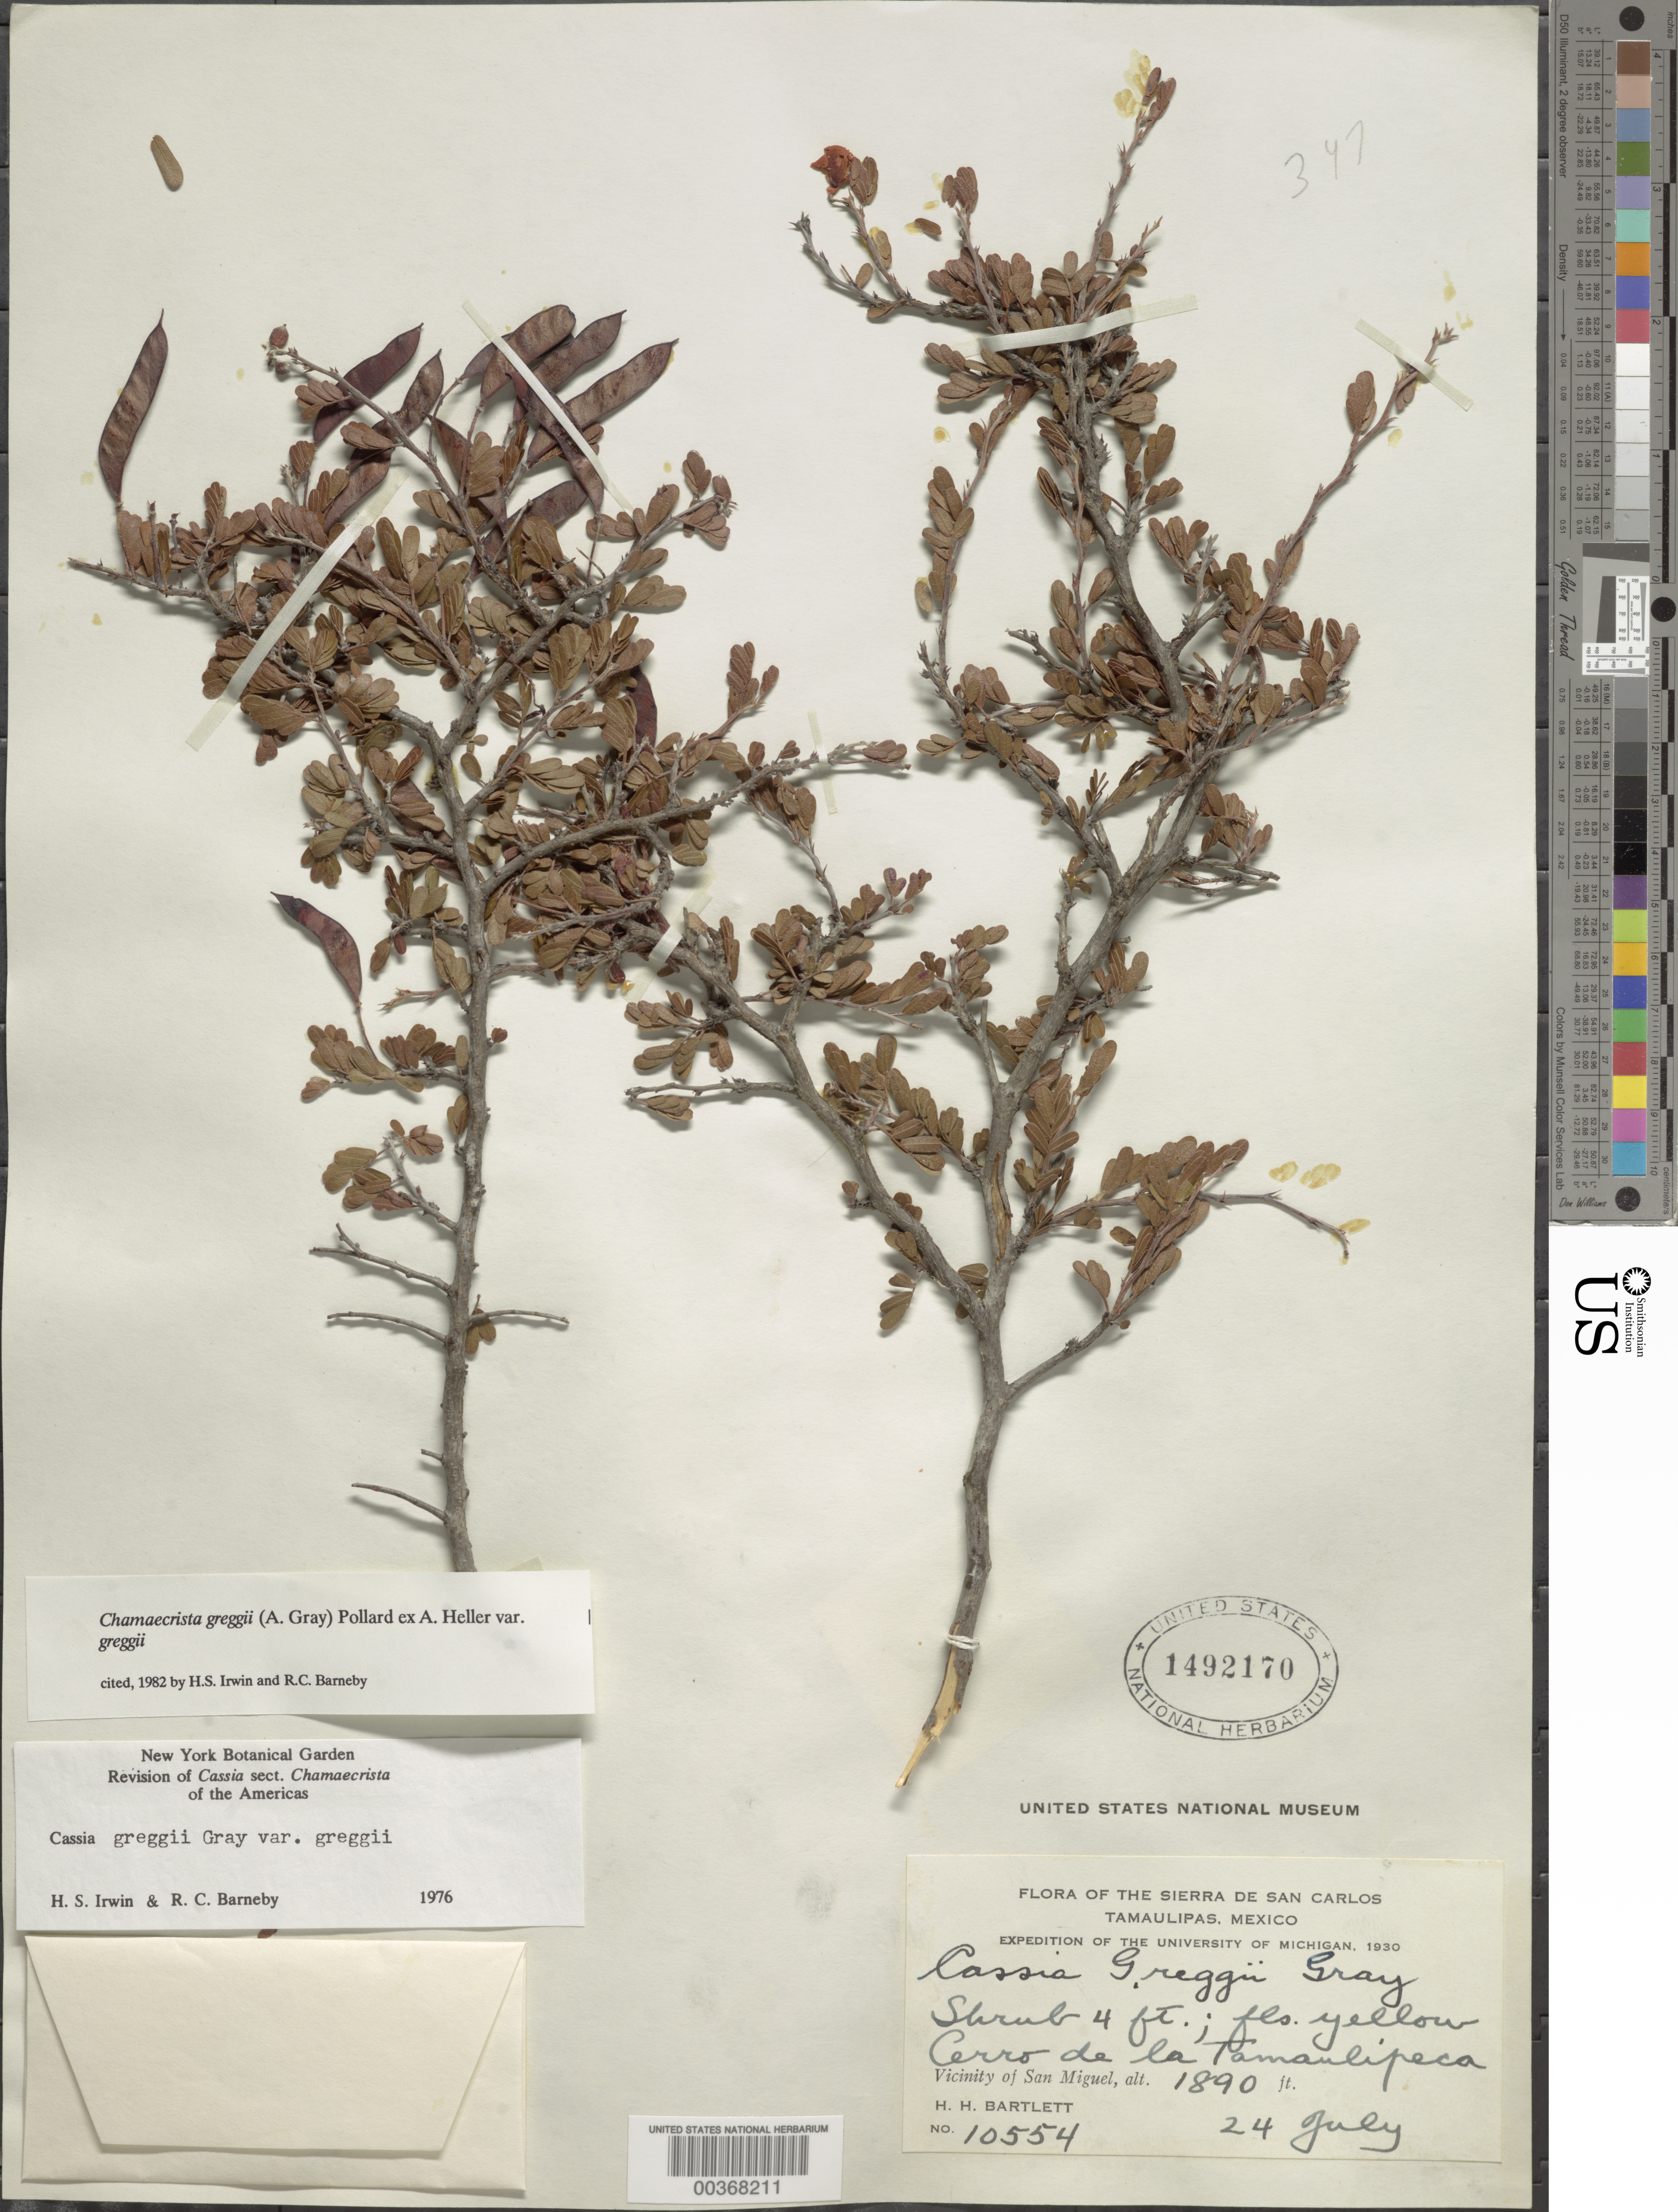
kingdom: Plantae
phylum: Tracheophyta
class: Magnoliopsida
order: Fabales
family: Fabaceae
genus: Chamaecrista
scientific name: Chamaecrista greggii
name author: (A. Gray) Pollard ex A. Heller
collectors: H. H. Bartlett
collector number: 10554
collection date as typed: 24 Jul 1930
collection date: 1930-07-24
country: Mexico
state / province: Tamaulipas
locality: Cerro de la tamaulipeca; vicinity of San Miguel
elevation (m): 576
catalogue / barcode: US 1492170